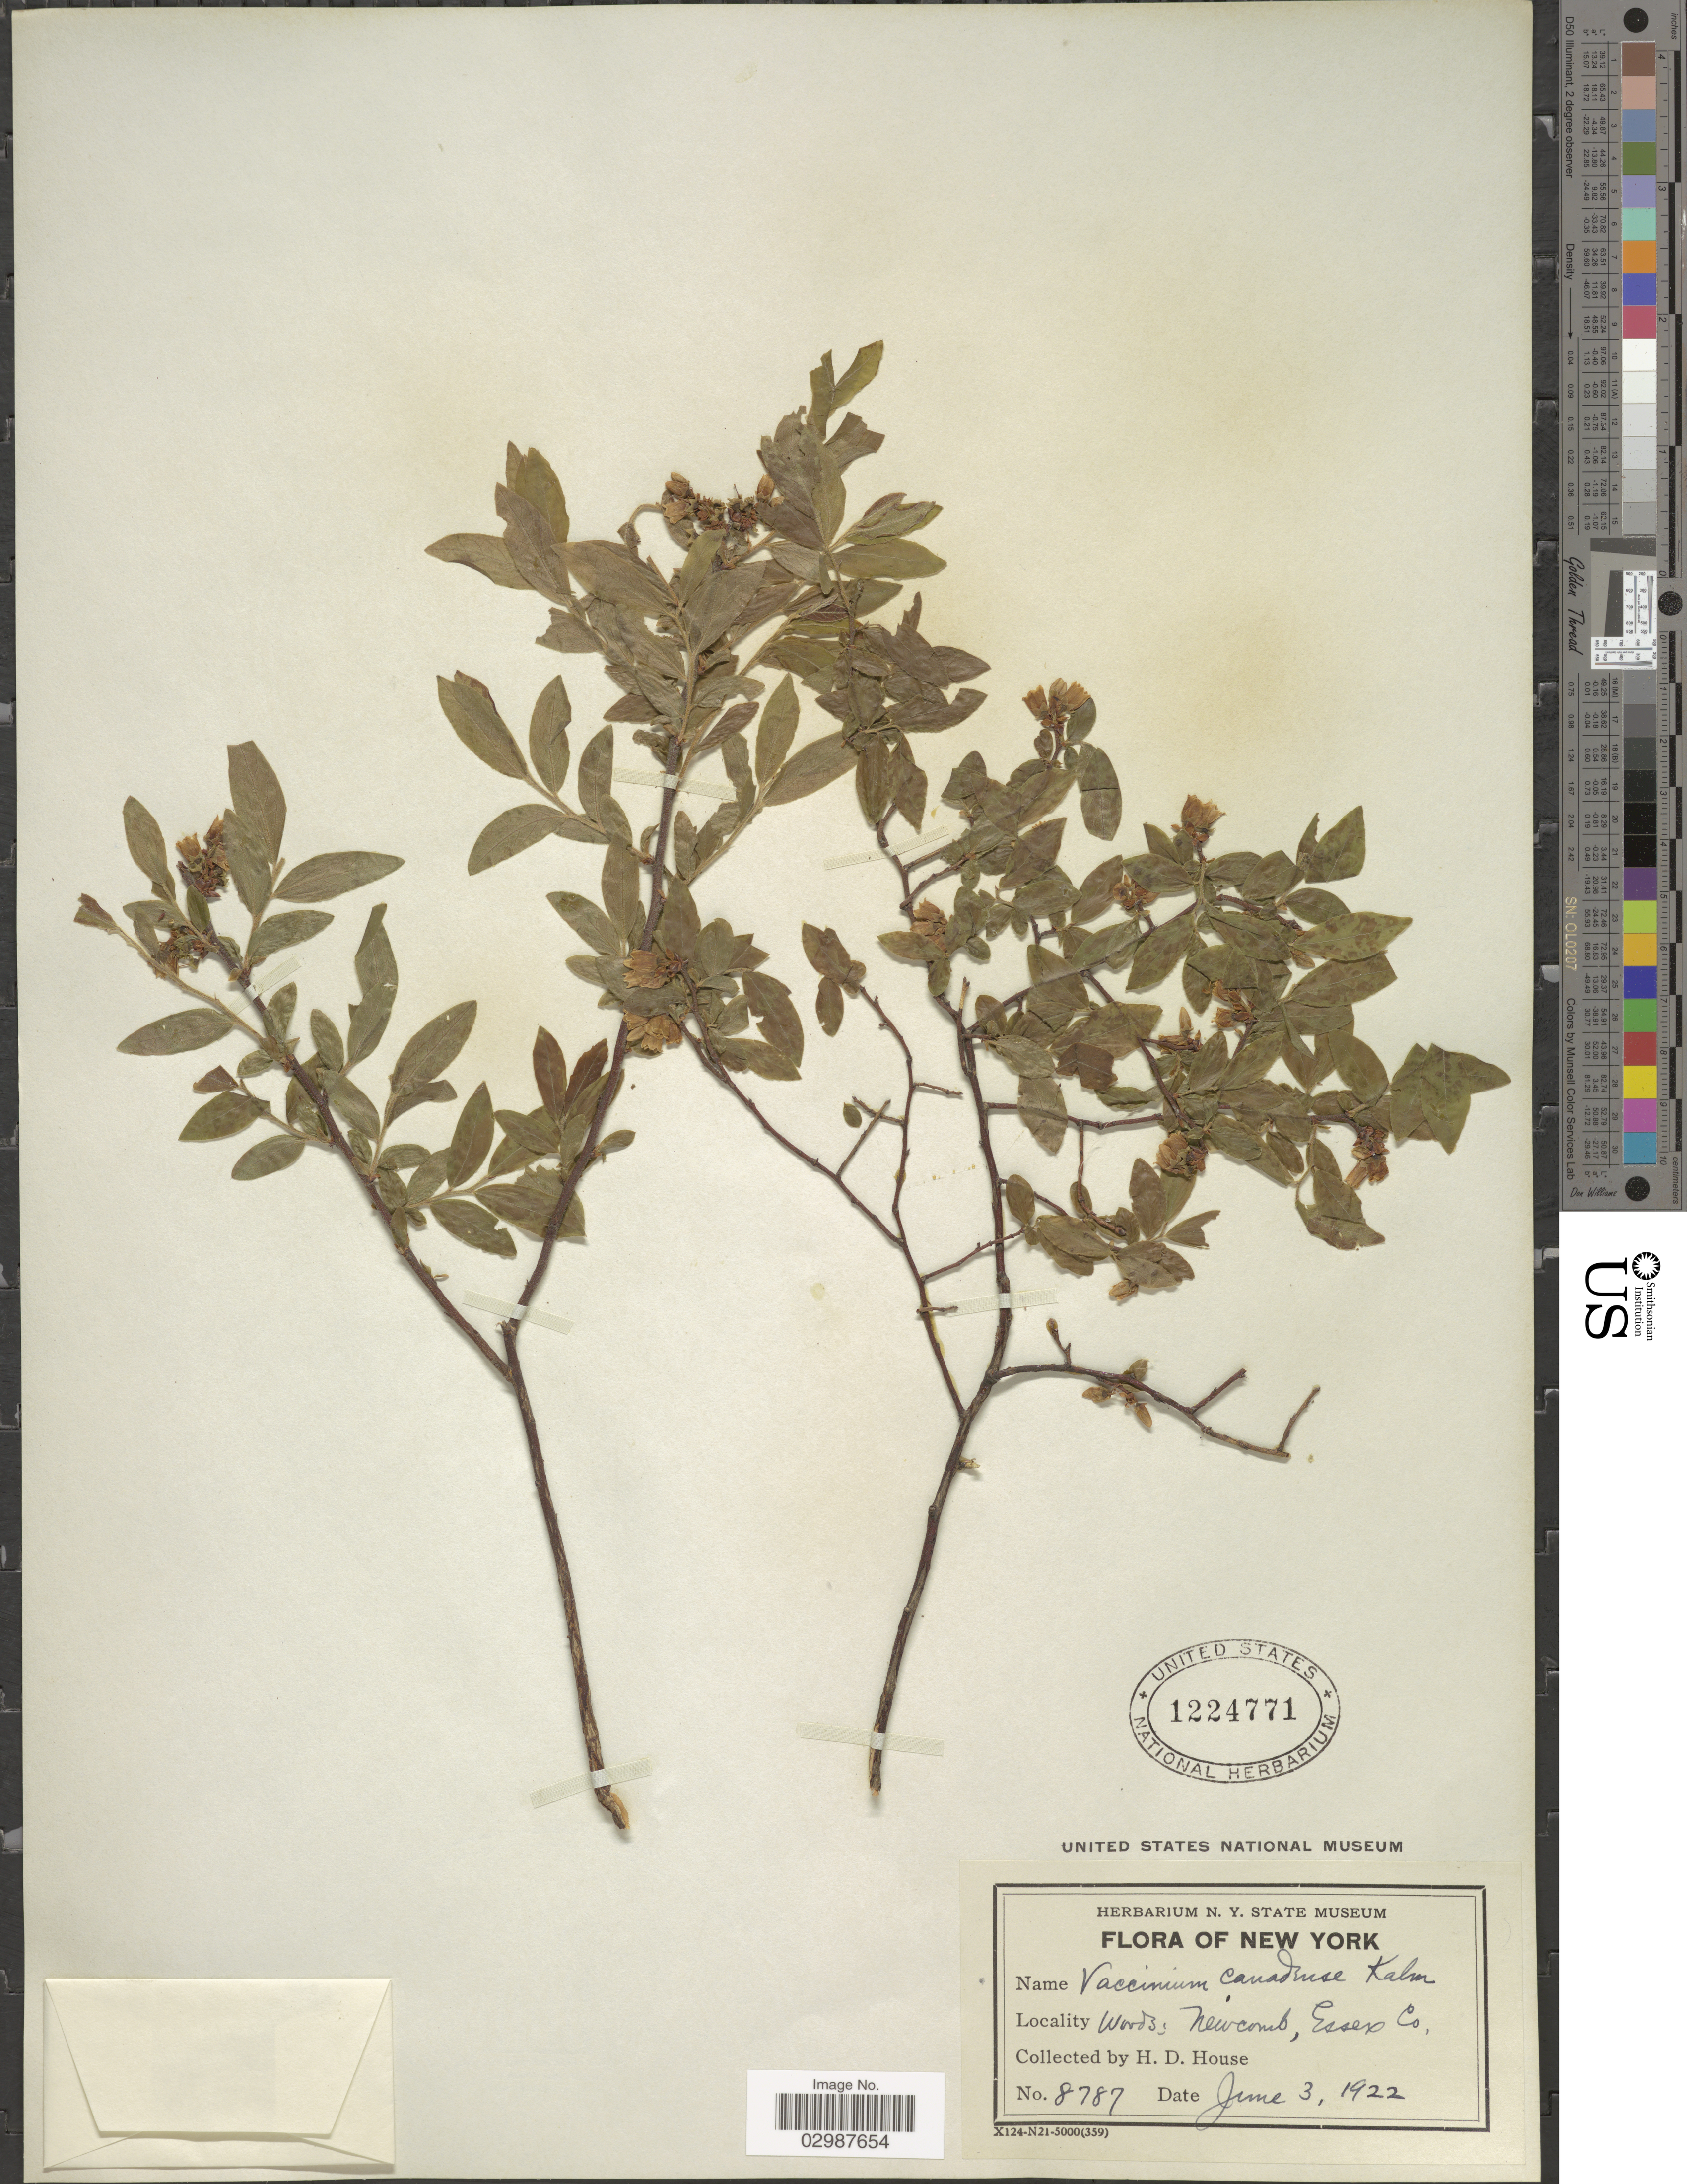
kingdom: Plantae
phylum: Tracheophyta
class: Magnoliopsida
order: Ericales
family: Ericaceae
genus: Vaccinium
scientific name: Vaccinium canadense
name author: Kalm ex Richardson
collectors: H. D. House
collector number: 8787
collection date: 1922-06-03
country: United States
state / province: New York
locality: Woods, Newcomb, Essex Co.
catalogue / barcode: US 1224771